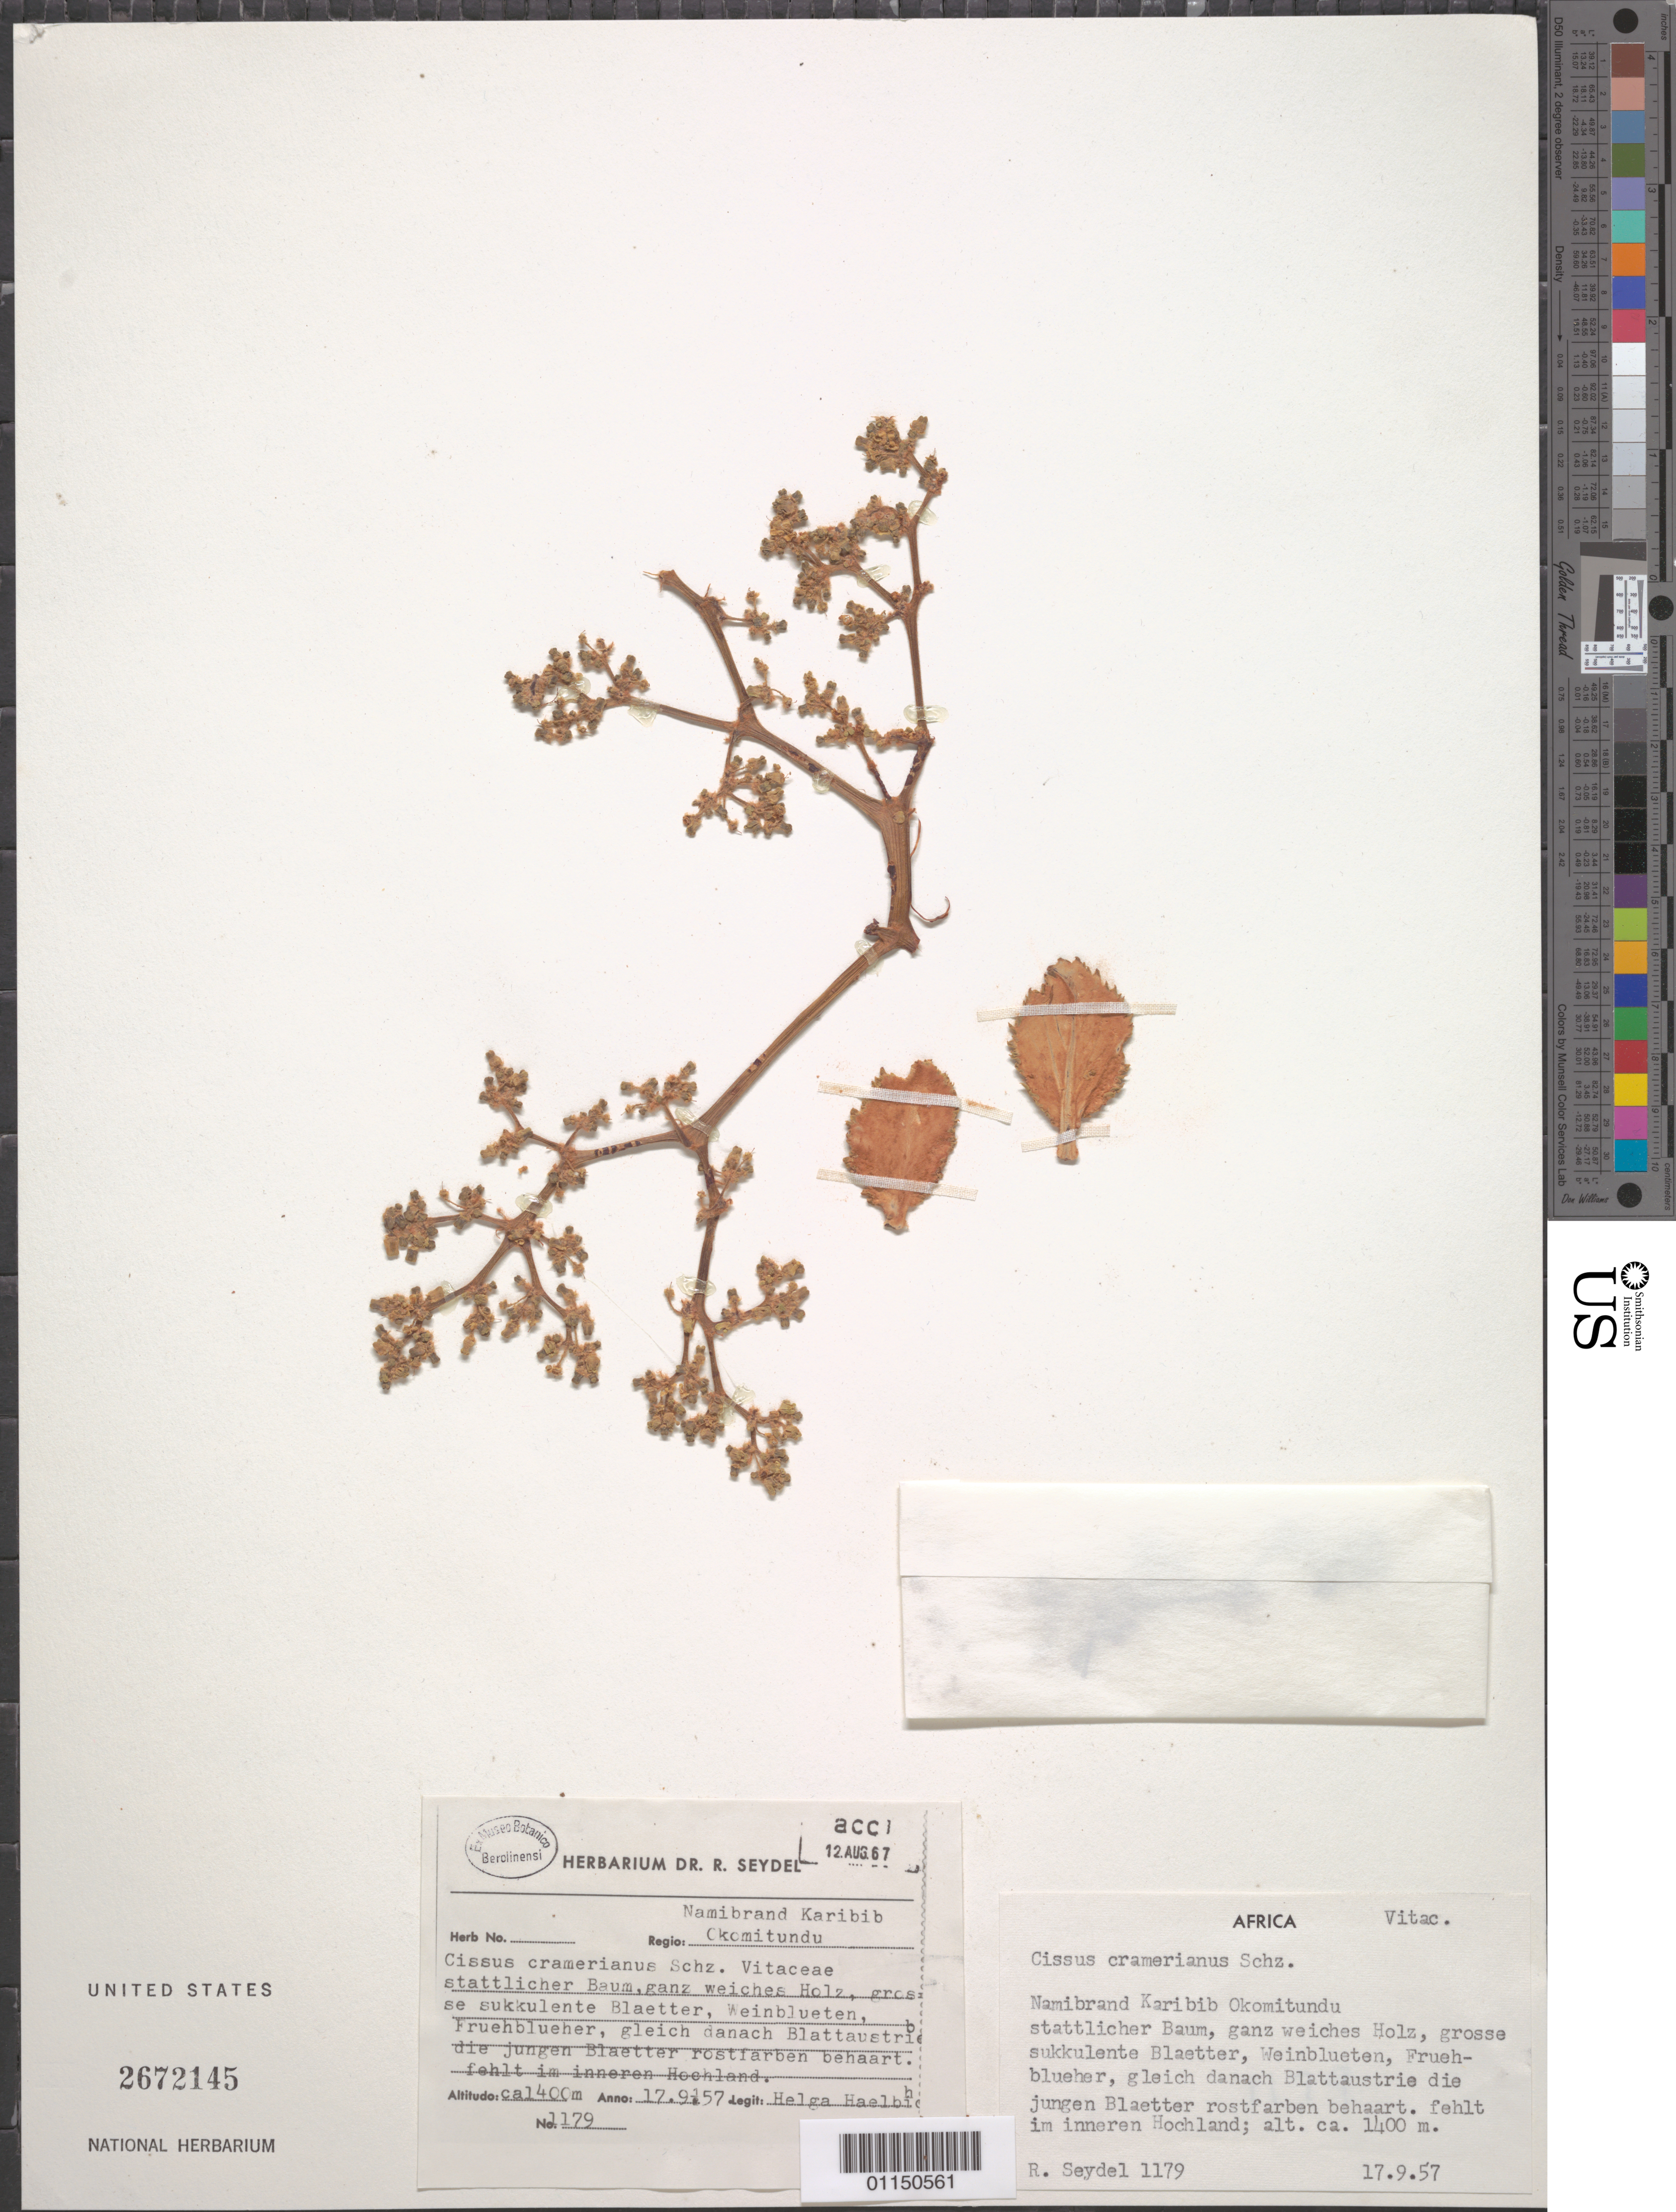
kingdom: Plantae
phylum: Tracheophyta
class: Magnoliopsida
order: Vitales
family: Vitaceae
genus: Cyphostemma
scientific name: Cyphostemma cramerianum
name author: (Schinz) Desc.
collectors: R. Seydel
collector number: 1179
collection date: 1957-09-17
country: Namibia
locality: Okomitundu.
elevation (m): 1400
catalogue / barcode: US 2672145